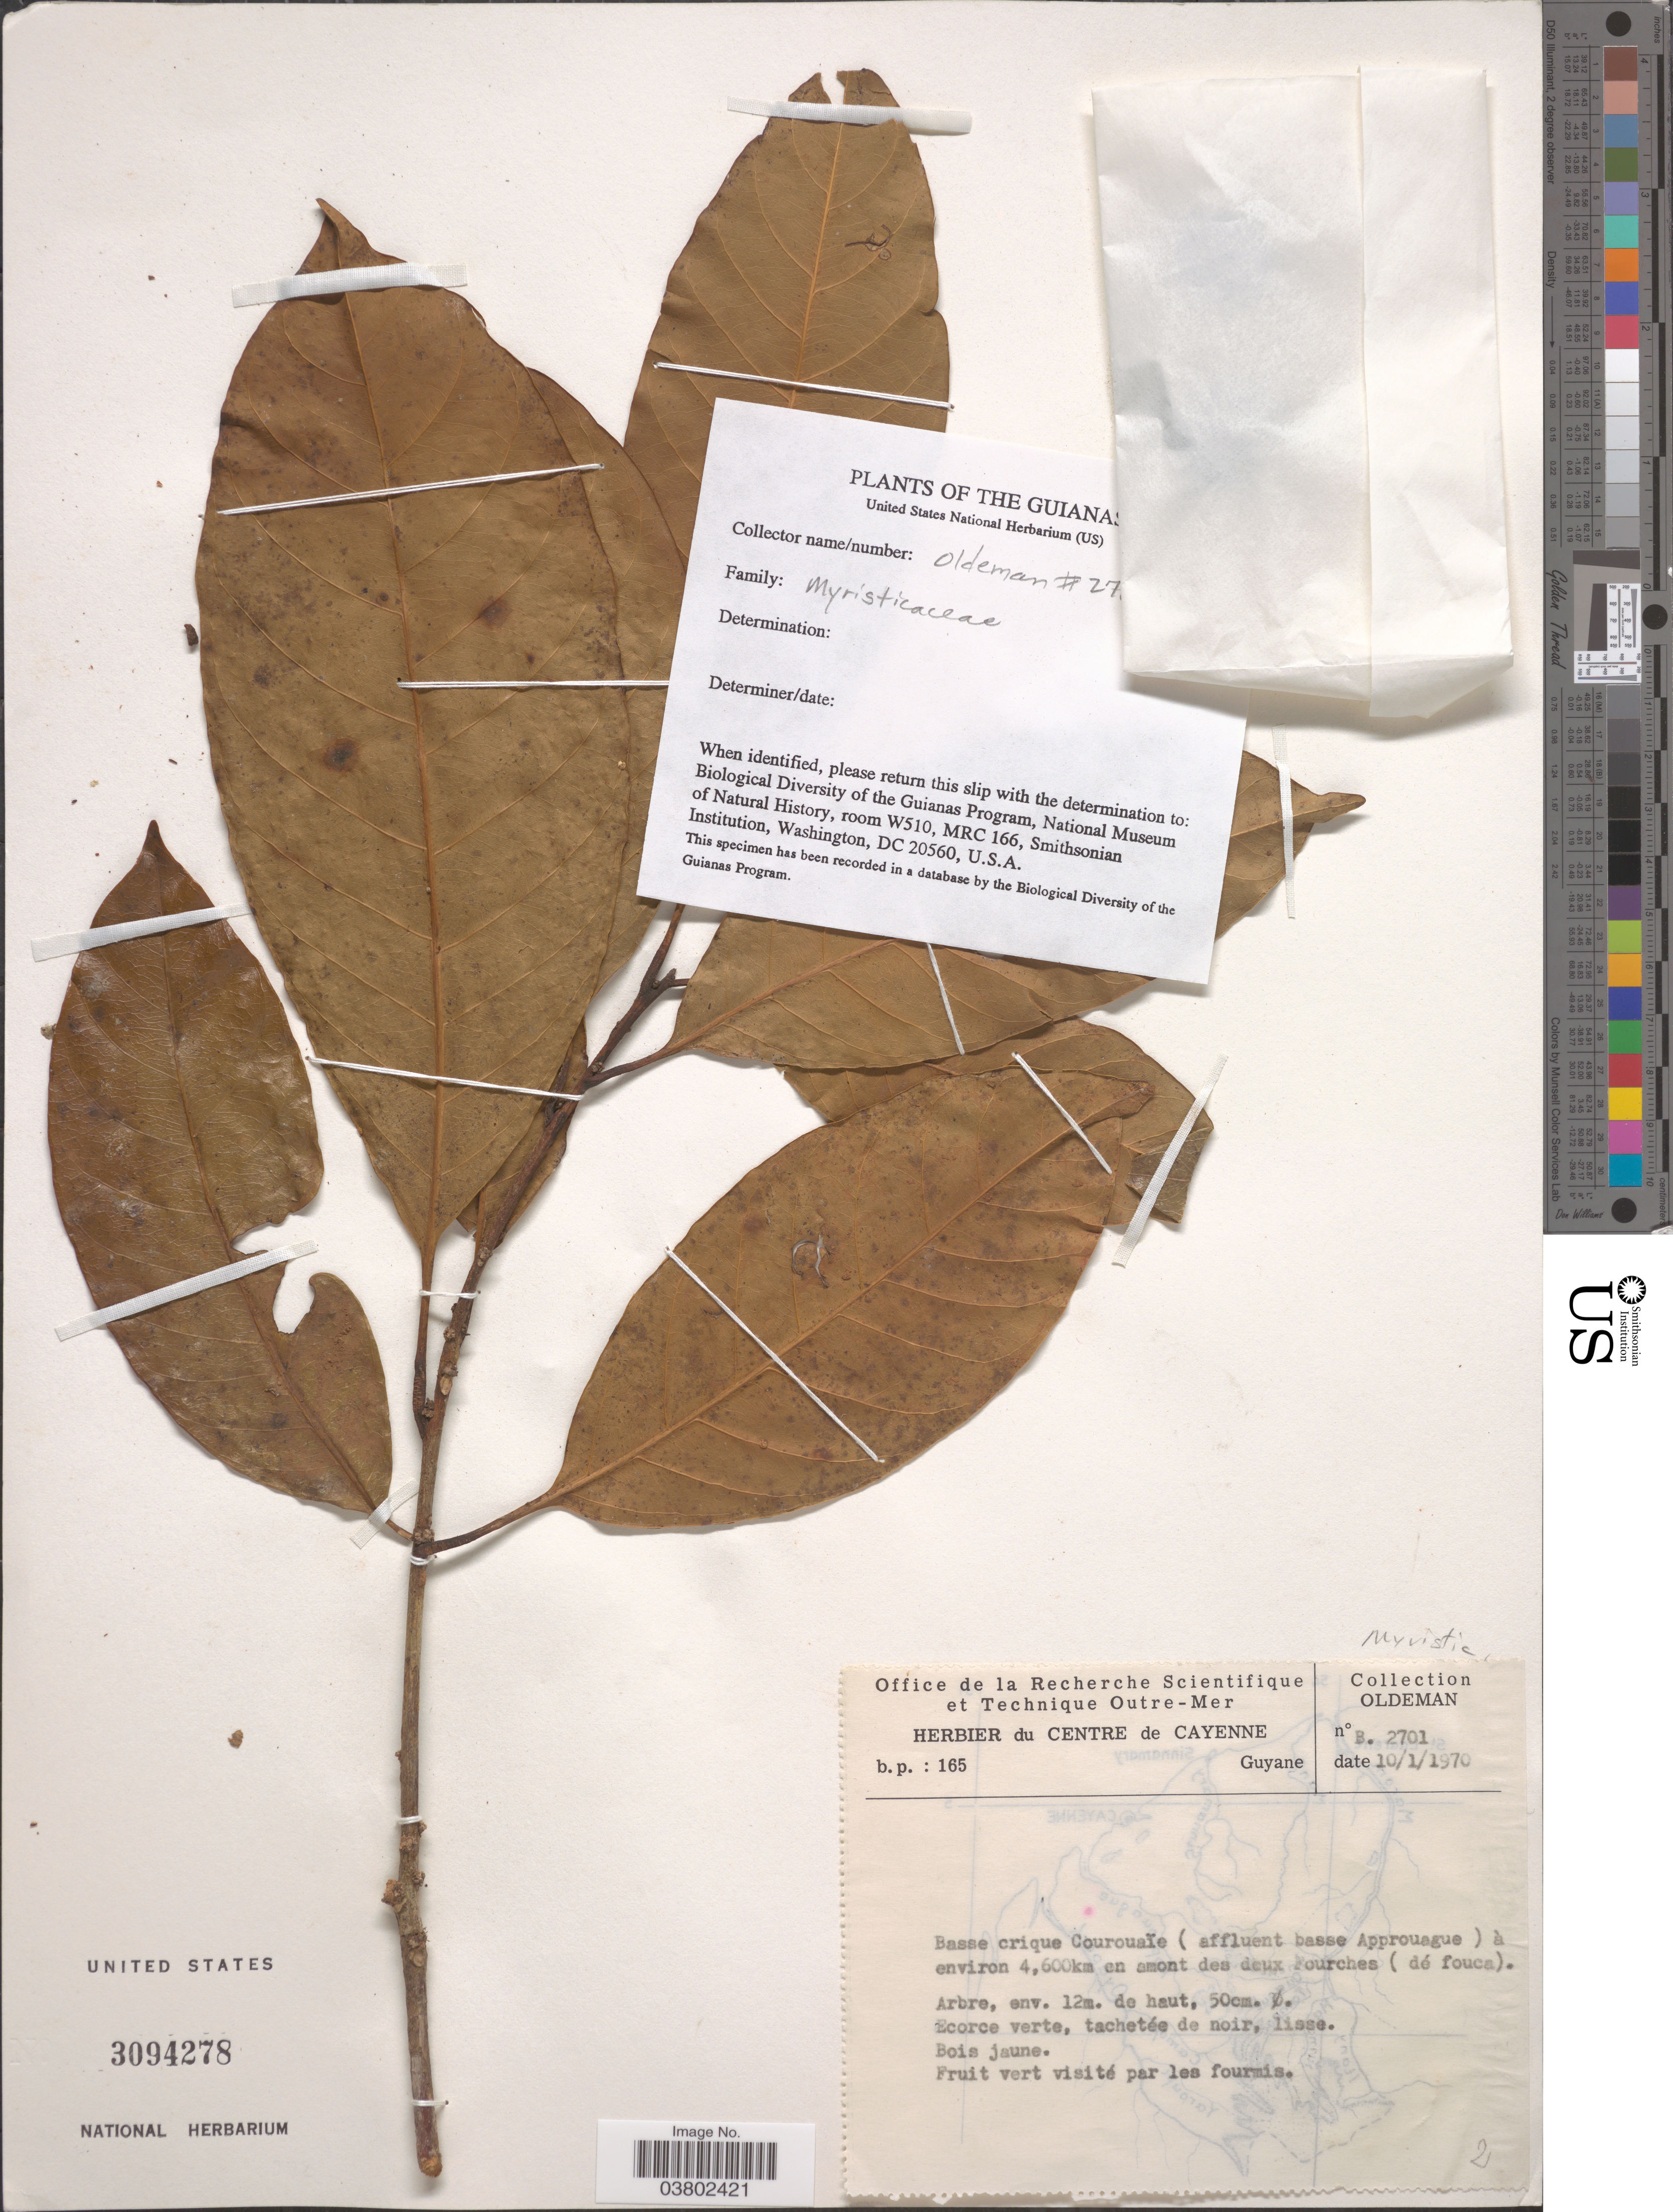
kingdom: Plantae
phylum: Tracheophyta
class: Magnoliopsida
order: Magnoliales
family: Myristicaceae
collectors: -- Oldeman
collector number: B2701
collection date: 1970-01-10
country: French Guiana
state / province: Cayenne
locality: Basse crique Courouaïe ( affluent basse Approuague) à environ 4600 km en amont des deux Fourches (de foucá).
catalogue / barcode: US 3094278